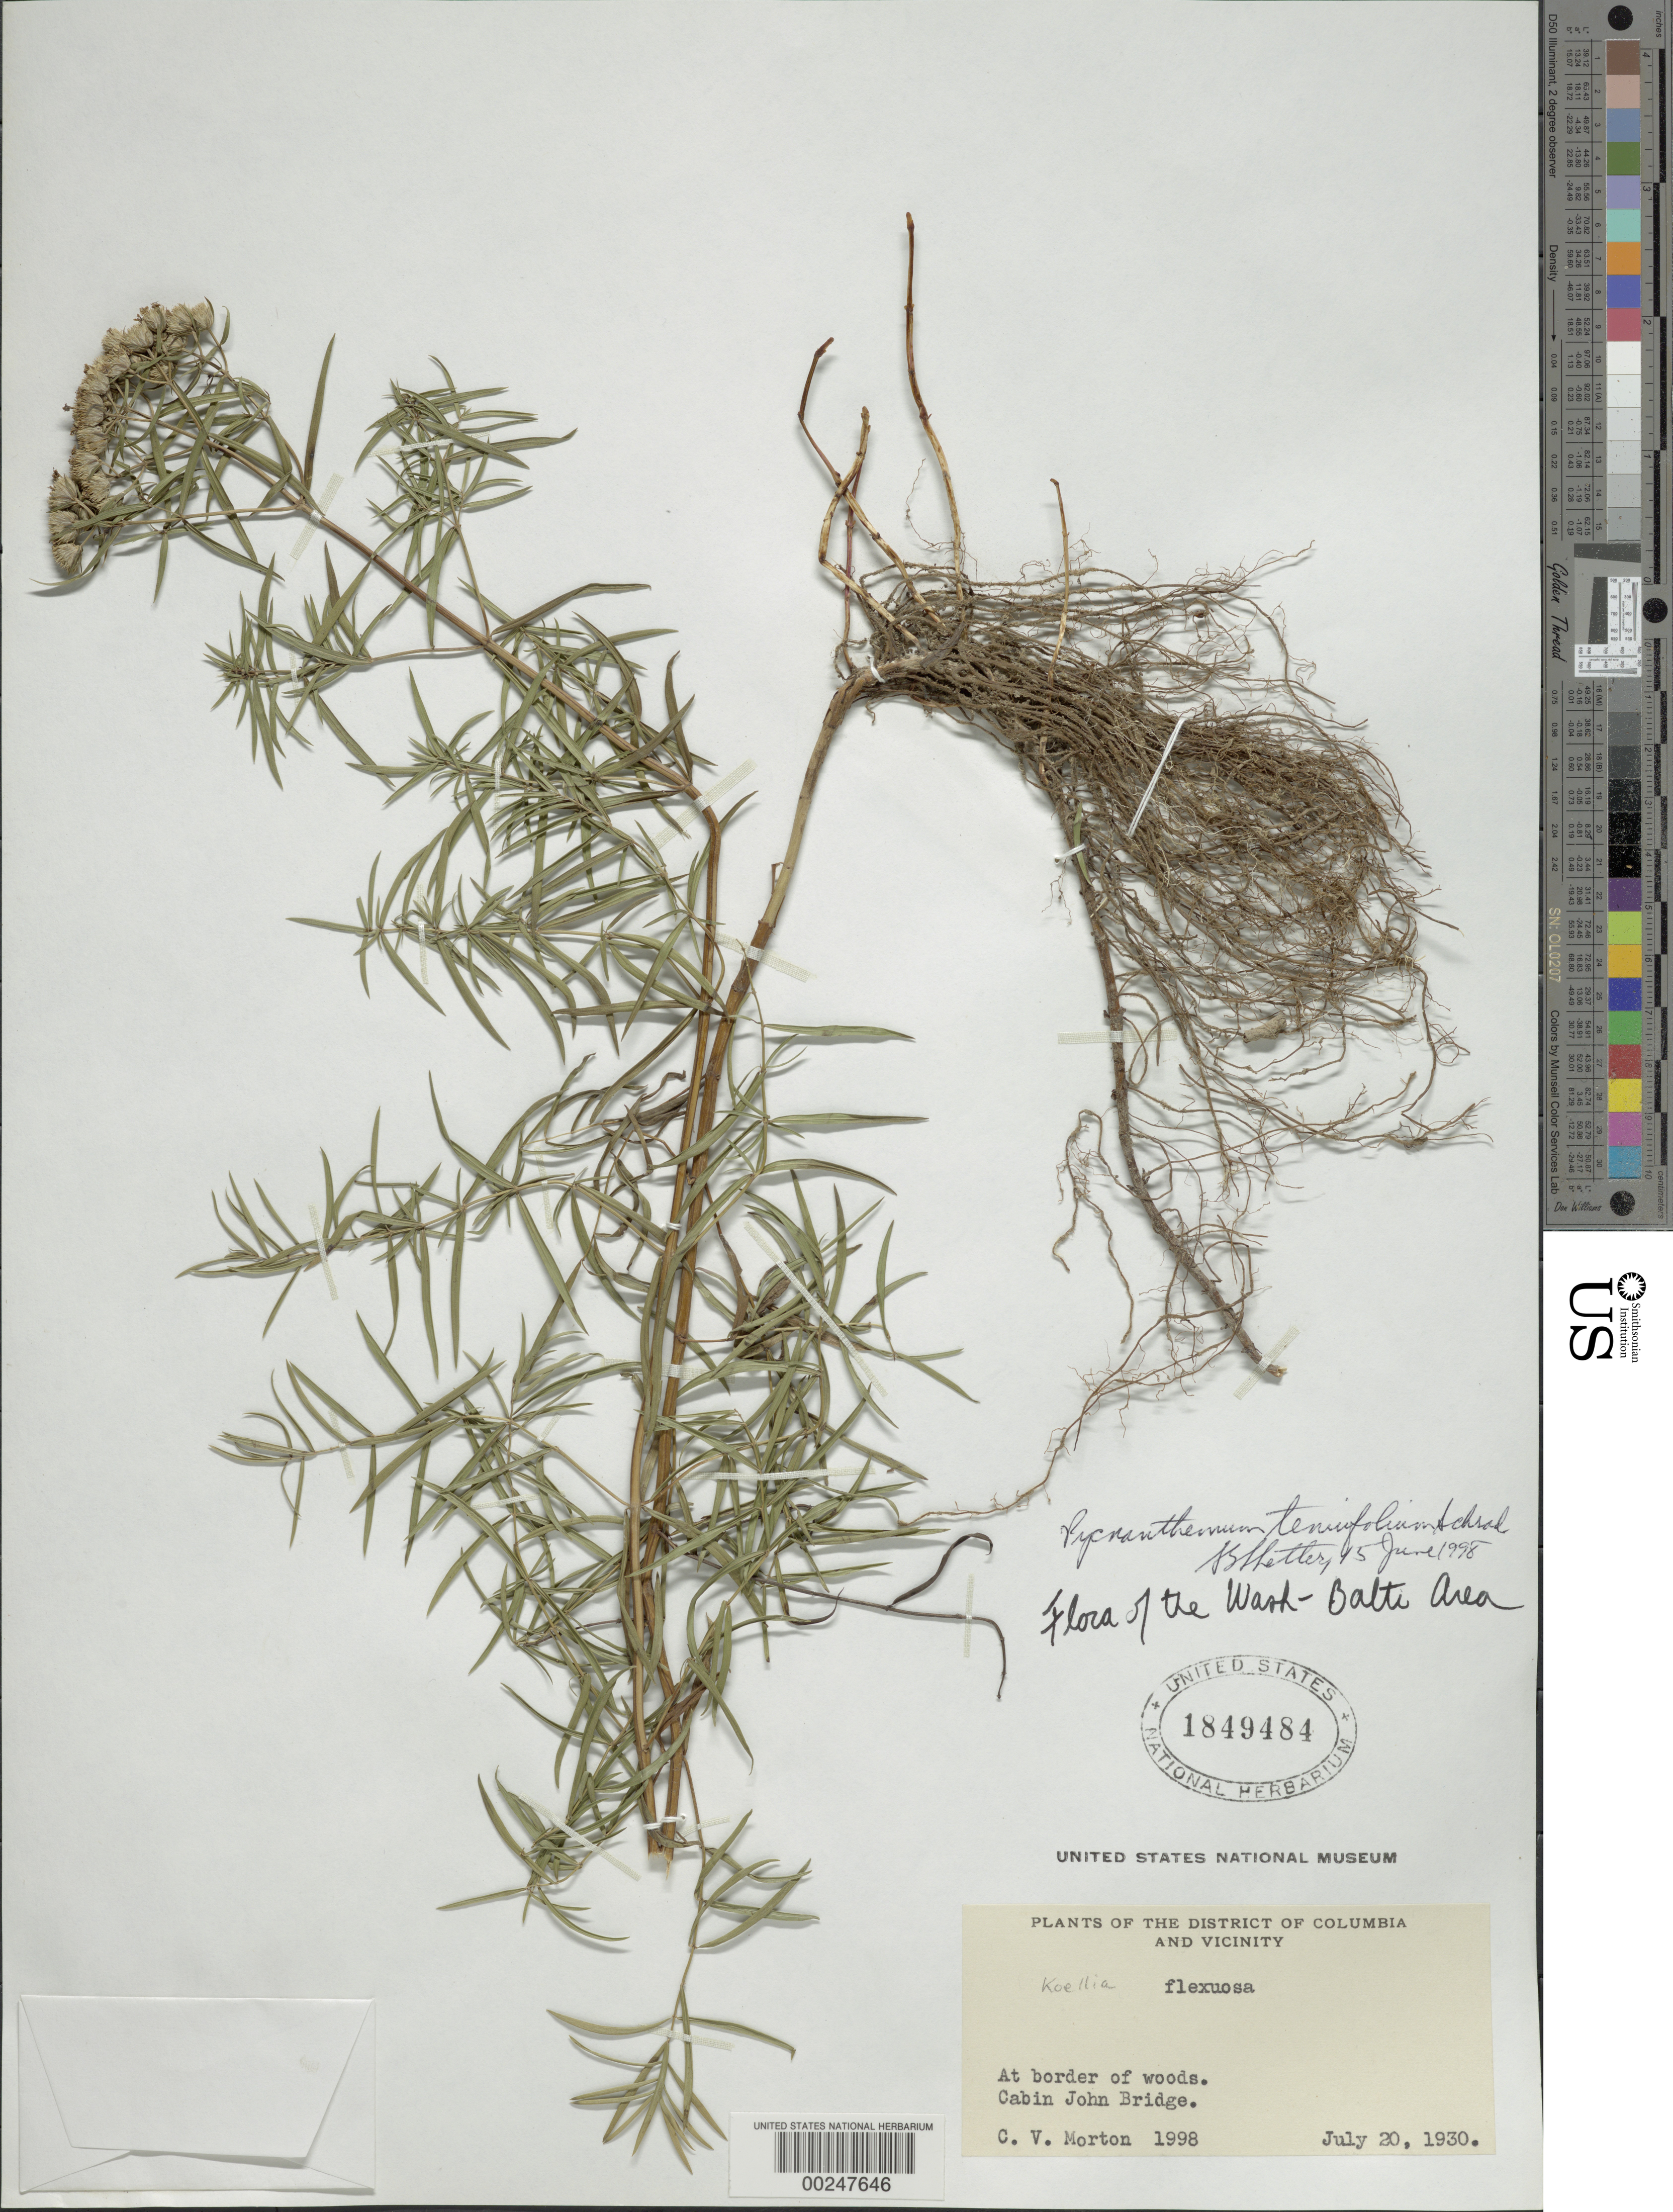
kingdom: Plantae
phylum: Tracheophyta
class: Magnoliopsida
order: Lamiales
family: Lamiaceae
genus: Pycnanthemum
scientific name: Pycnanthemum tenuifolium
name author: Schrad.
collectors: C. V. Morton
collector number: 1998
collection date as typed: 20 Jul 1930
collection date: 1930-07-20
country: United States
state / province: Maryland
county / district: Montgomery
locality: Cabin John Bridge C. & O. Canal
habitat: At border of woods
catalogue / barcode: US 1849484